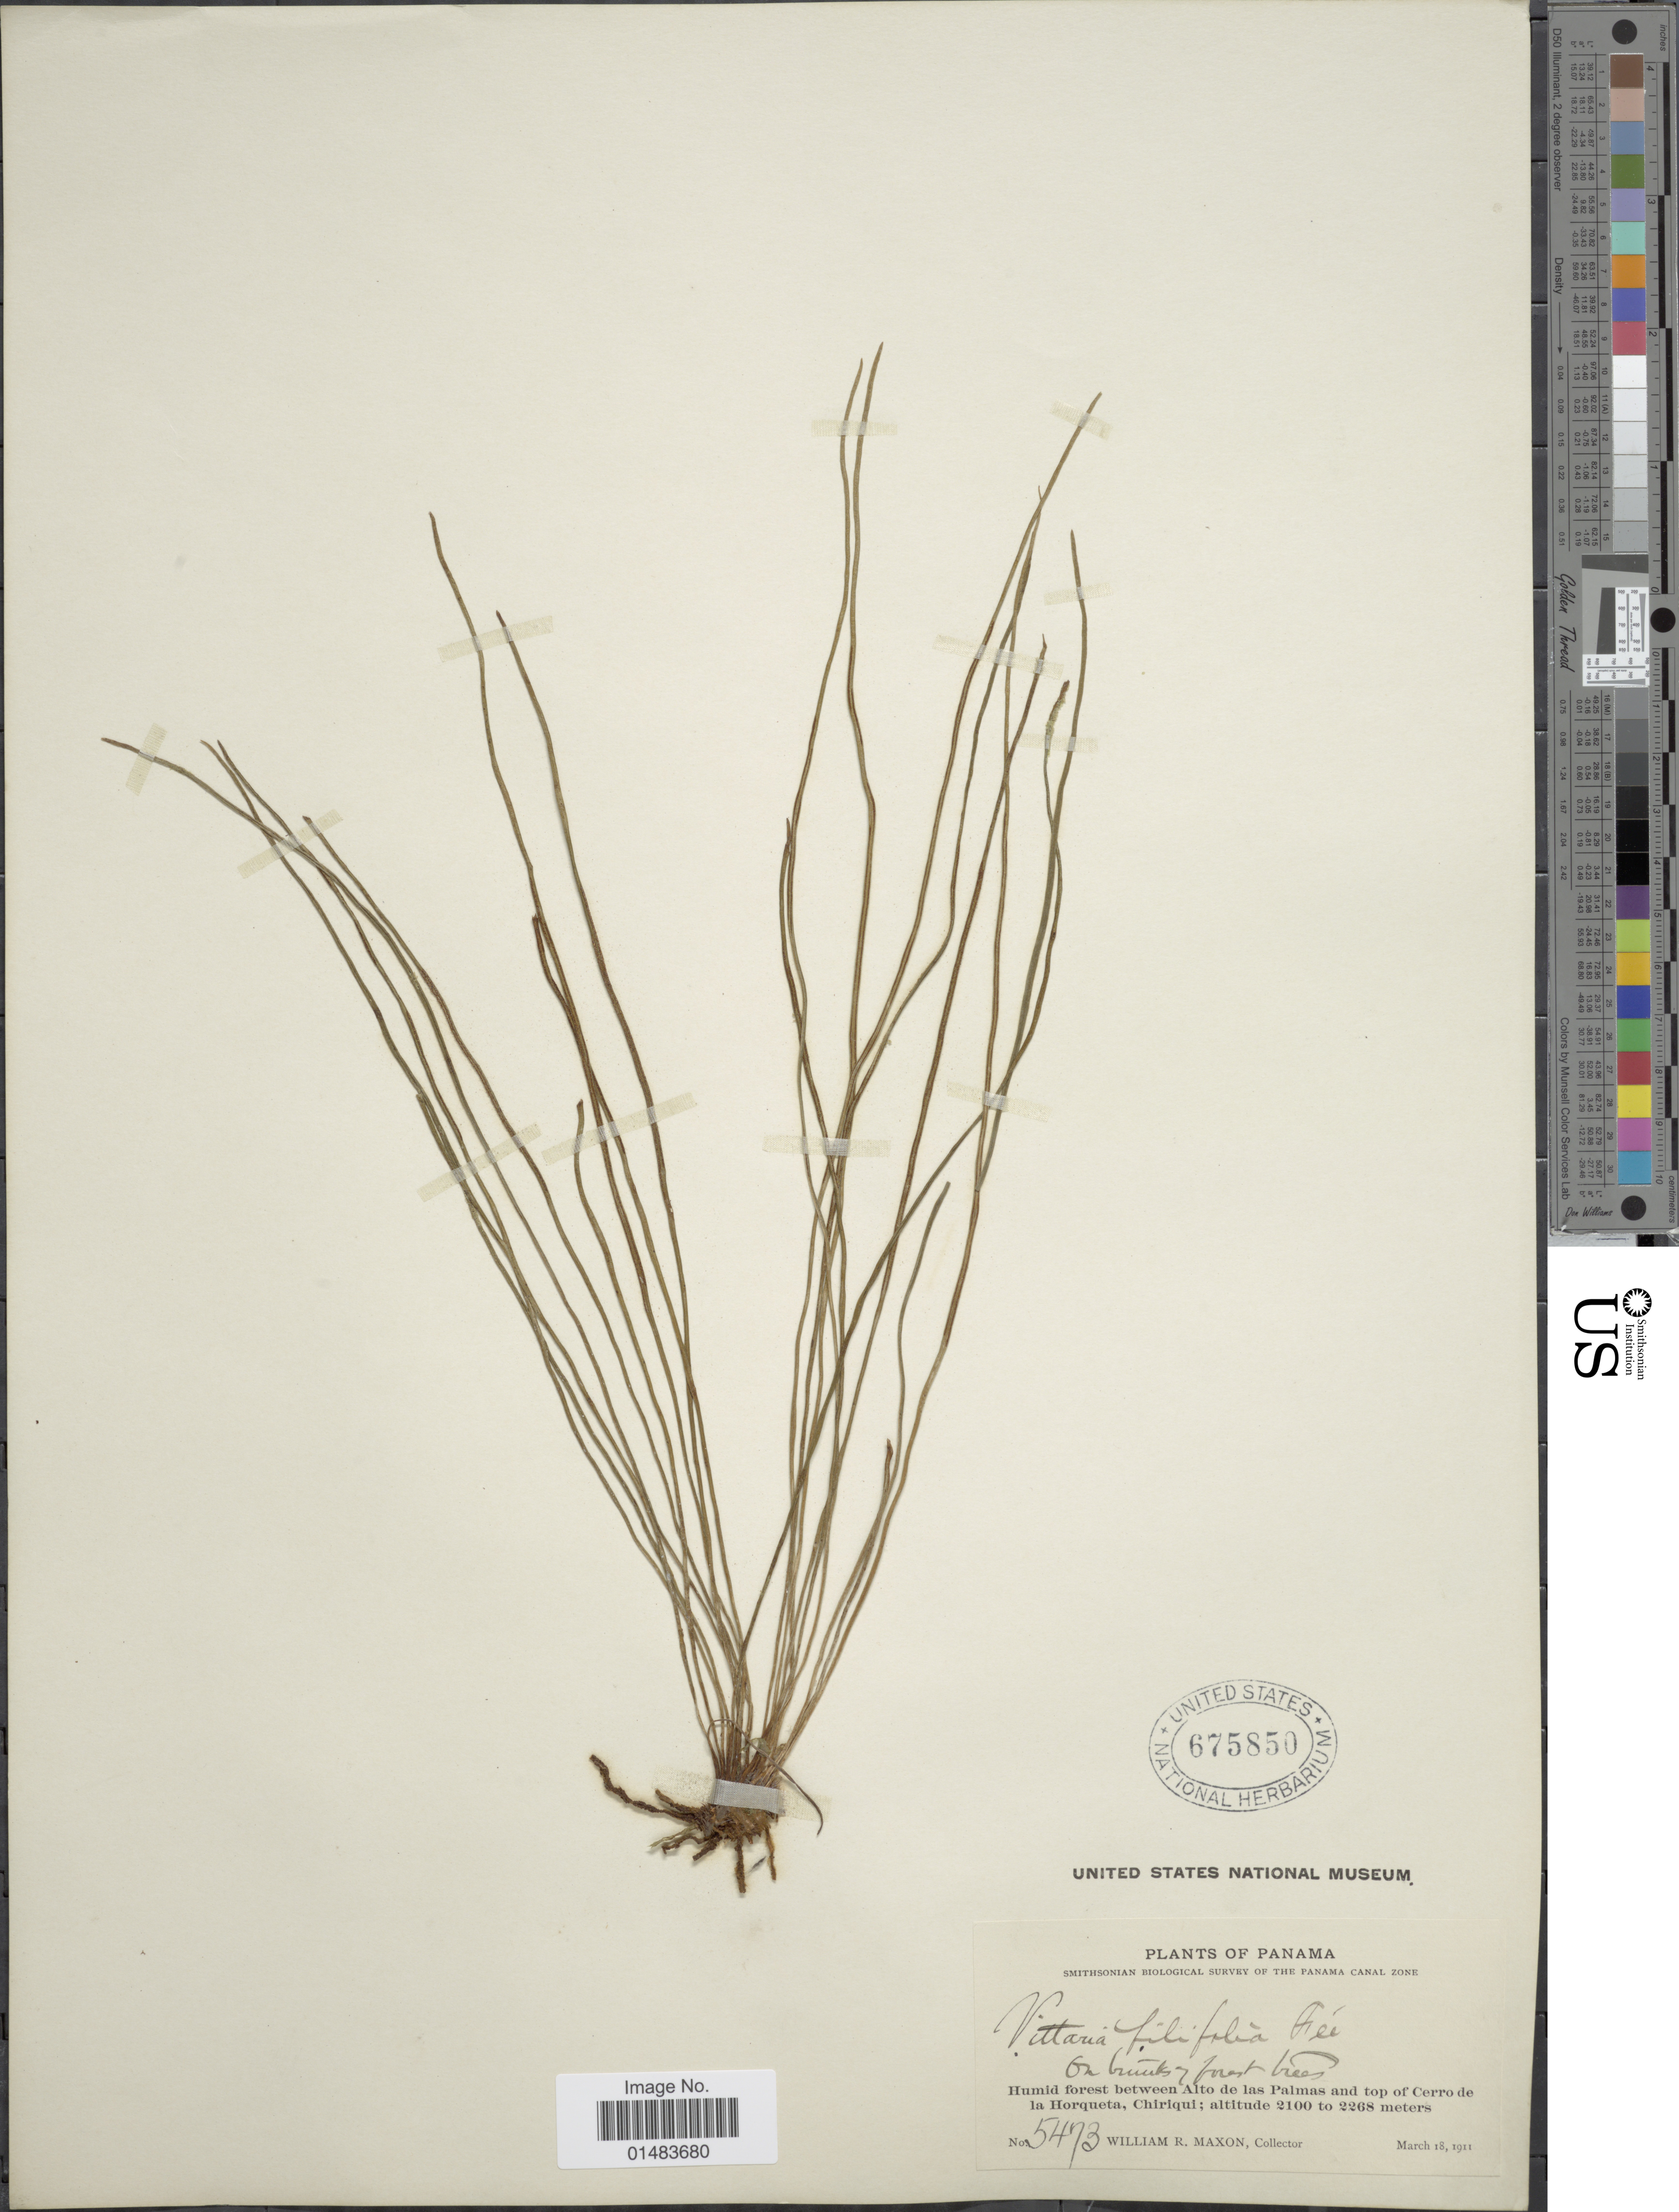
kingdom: Plantae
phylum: Tracheophyta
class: Polypodiopsida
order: Polypodiales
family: Pteridaceae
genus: Vittaria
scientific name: Vittaria graminifolia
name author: Kaulf.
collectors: W. R. Maxon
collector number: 5473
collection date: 1911-03-18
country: Panama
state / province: Chiriqui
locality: Plants of Panama, Humid forest between Alto de Las Palmas and Top of Cerro de La Horqueta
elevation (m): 2100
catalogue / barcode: US 675850